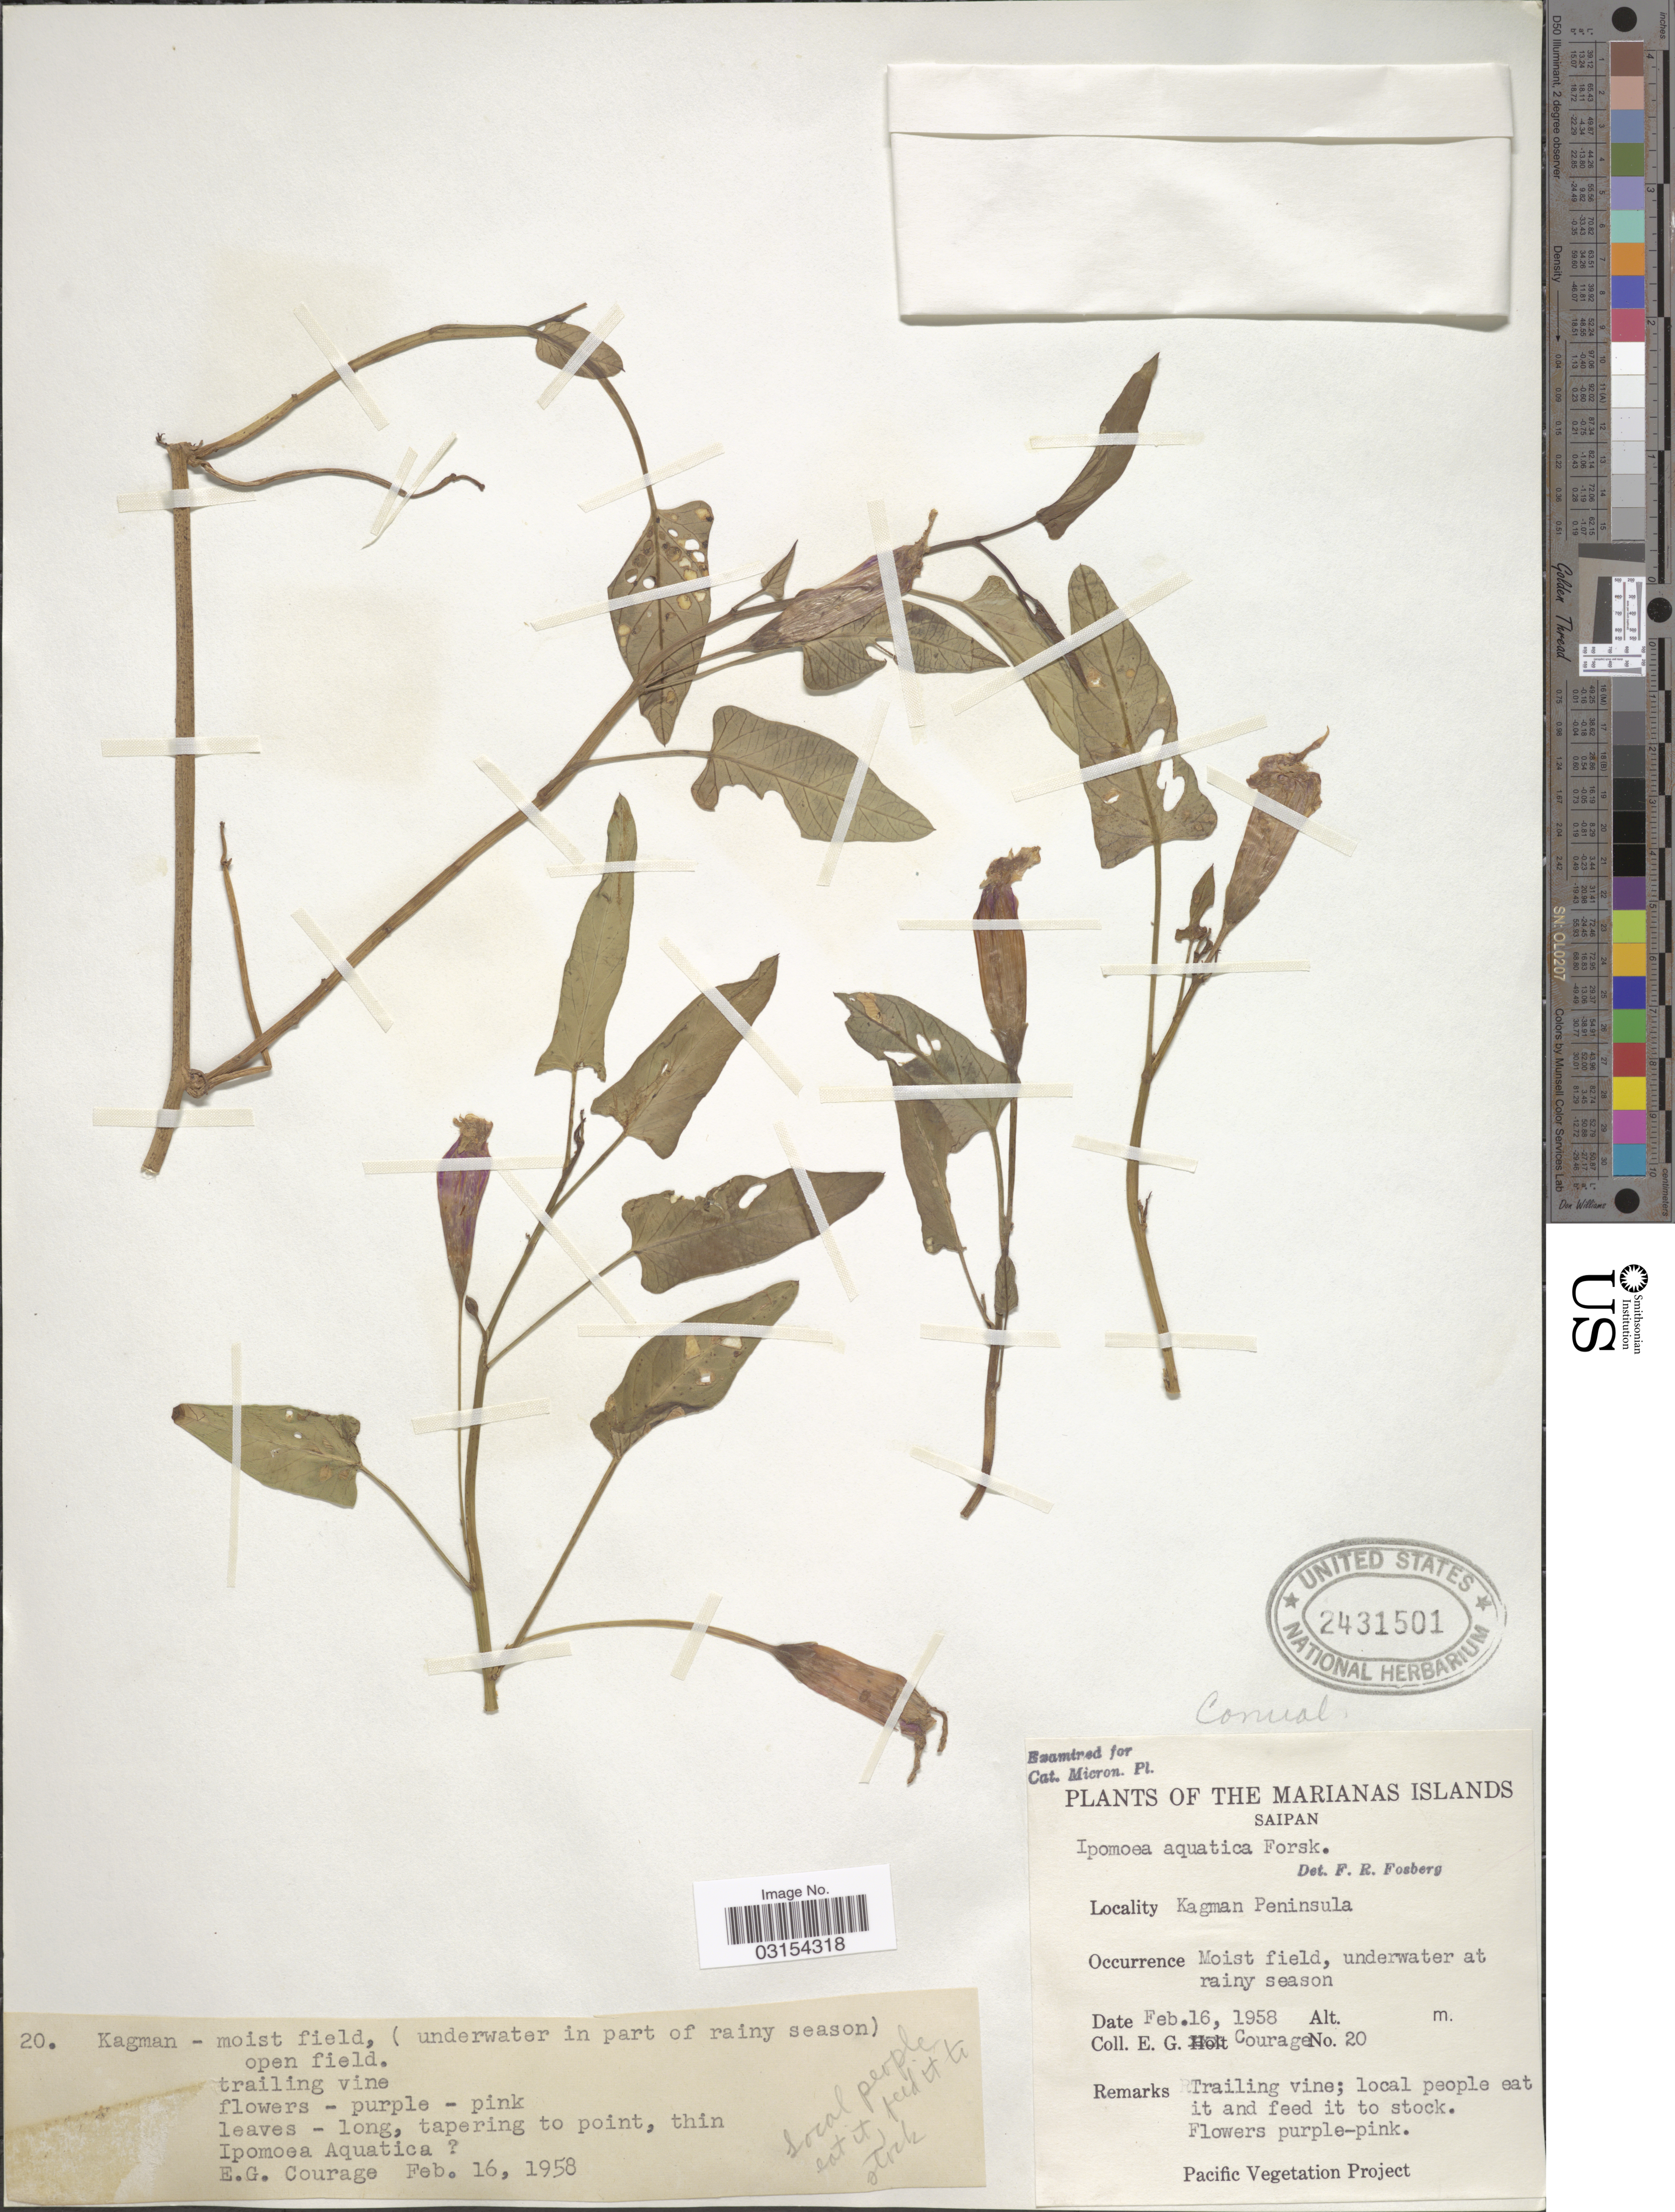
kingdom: Plantae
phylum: Tracheophyta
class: Magnoliopsida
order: Solanales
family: Convolvulaceae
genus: Ipomoea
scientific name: Ipomoea aquatica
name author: Forssk.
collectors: E. Courage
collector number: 20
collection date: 1958-02-16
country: Northern Mariana Islands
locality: The Marianas Islands. Saipan. Kagman Peninsula.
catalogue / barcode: US 2431501